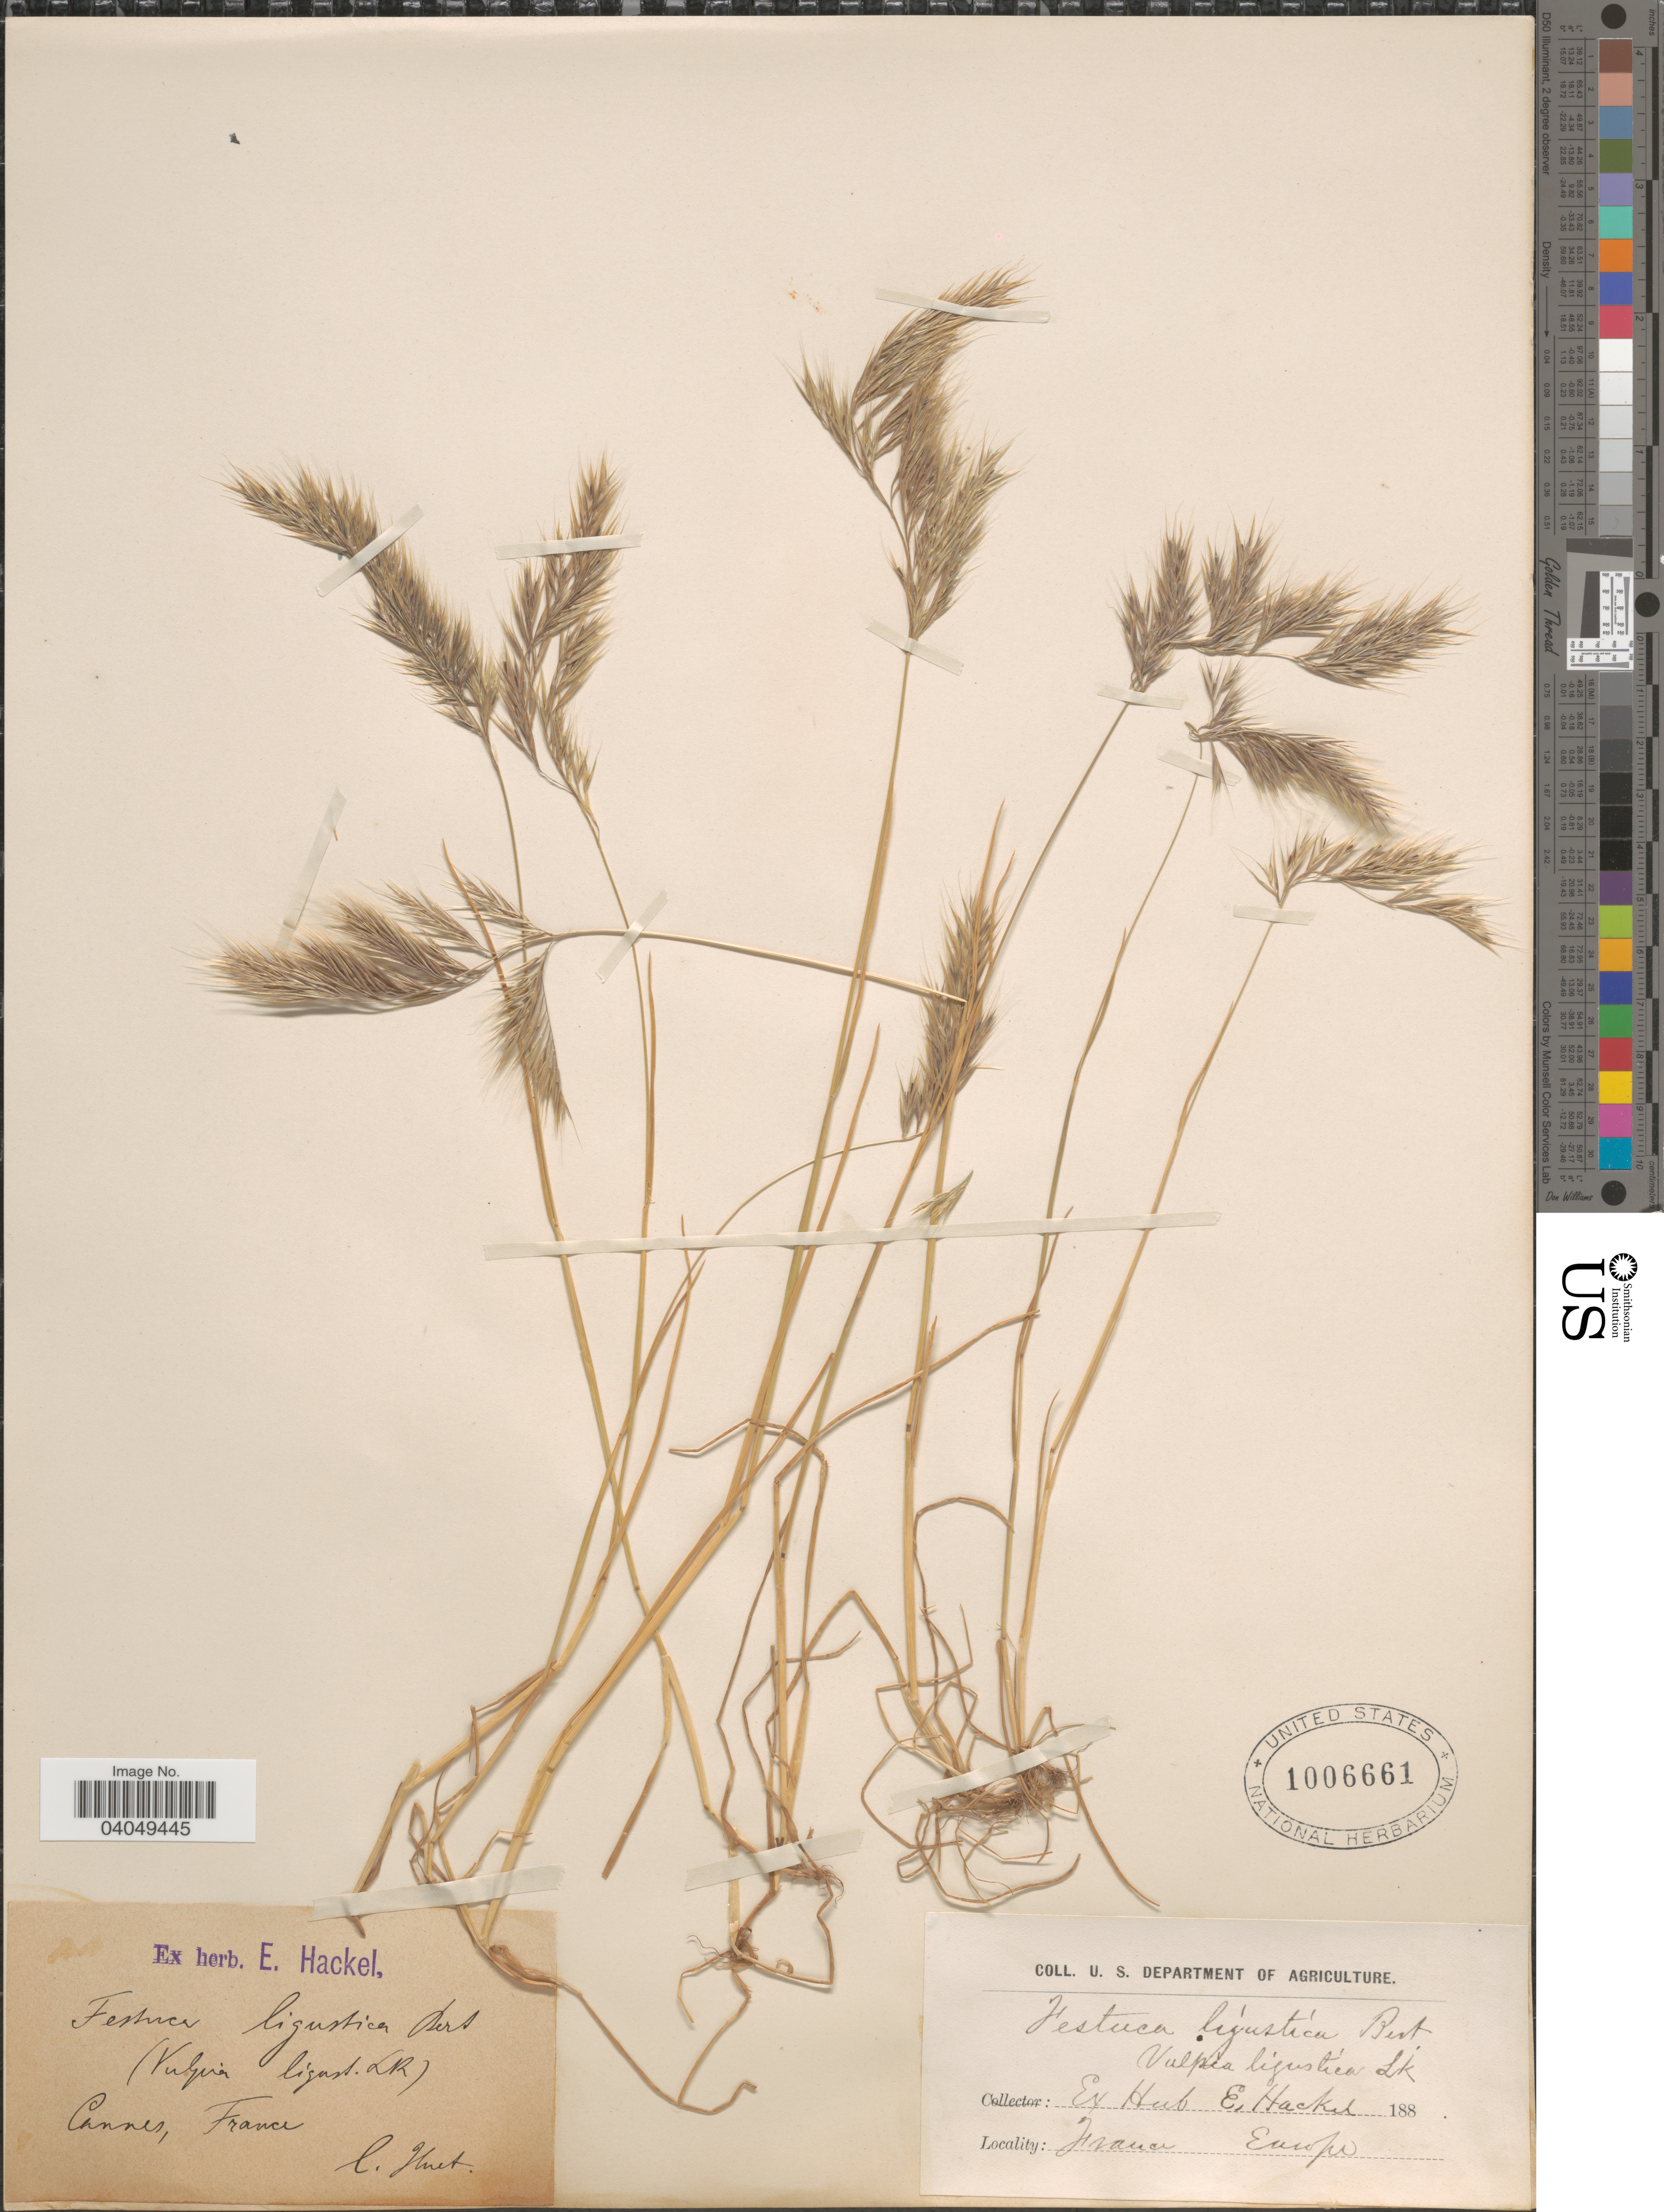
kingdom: Plantae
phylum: Tracheophyta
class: Liliopsida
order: Poales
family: Poaceae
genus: Festuca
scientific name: Festuca ligustica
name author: (All.) Bertol.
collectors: -. Huet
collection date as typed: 188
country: France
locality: Cannes.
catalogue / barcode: US 1006661